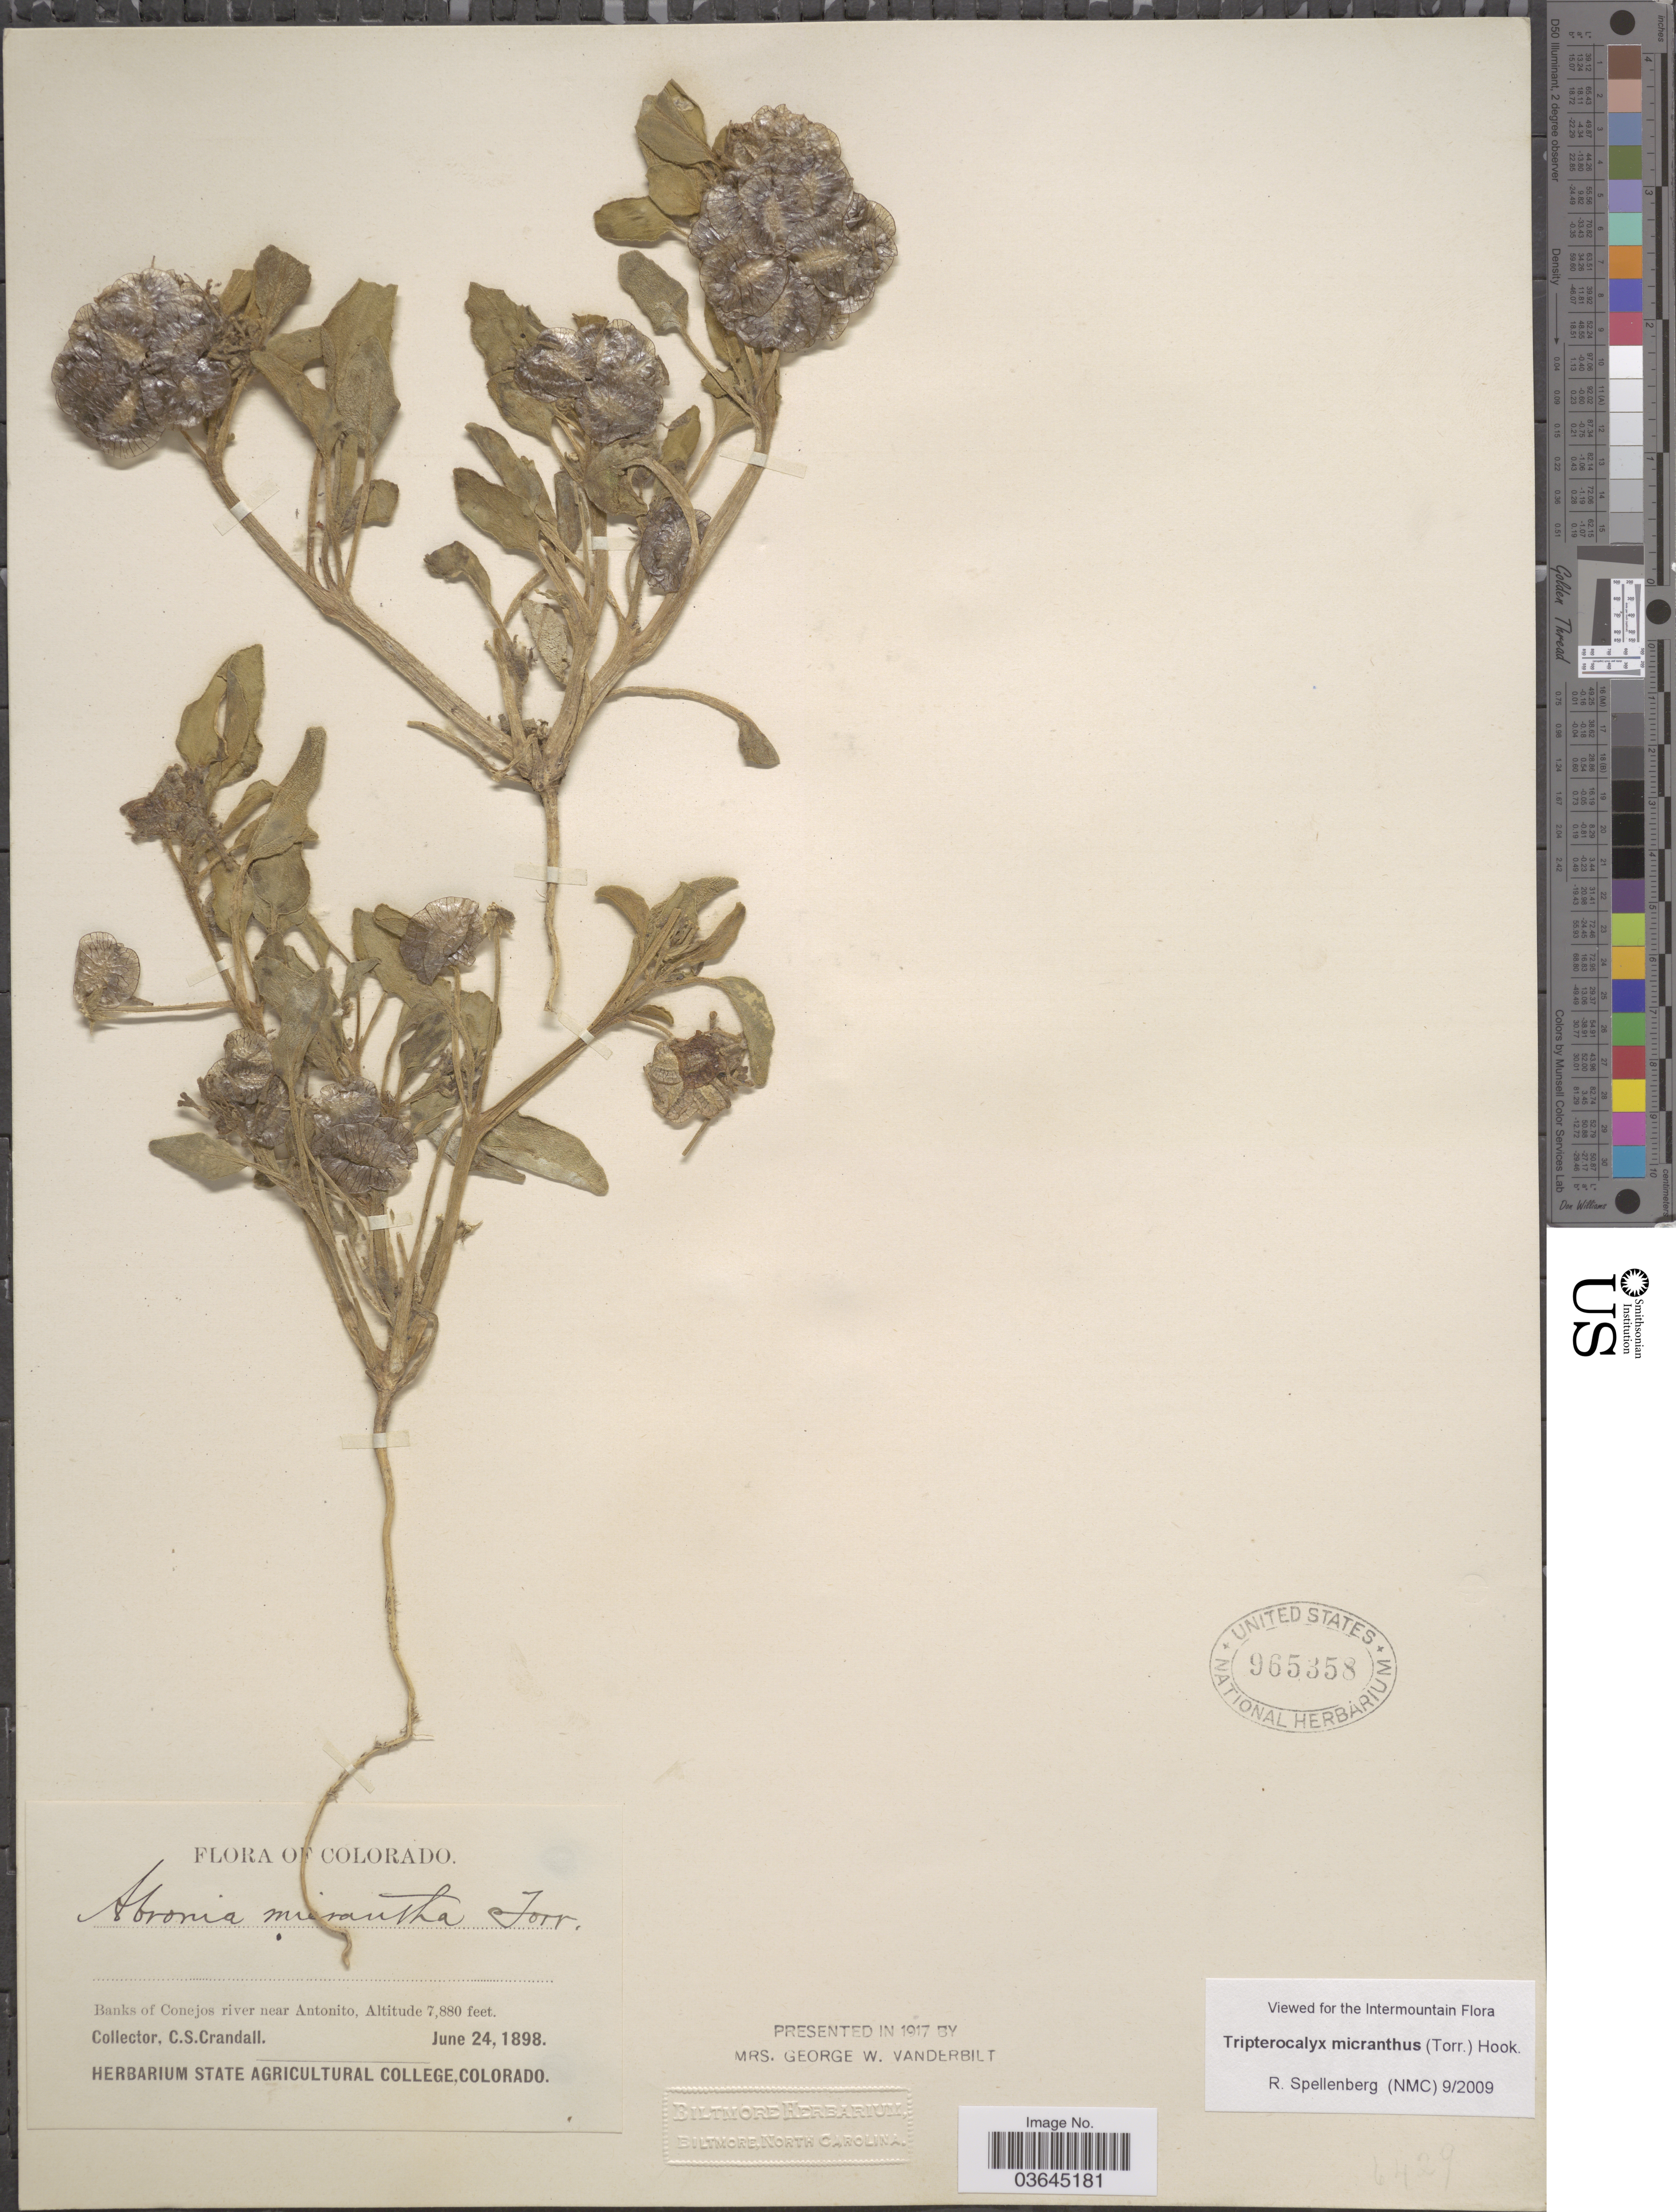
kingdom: Plantae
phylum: Tracheophyta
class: Magnoliopsida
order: Caryophyllales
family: Nyctaginaceae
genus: Tripterocalyx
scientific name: Tripterocalyx micranthus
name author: (Torr.) Hook.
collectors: C. Crandall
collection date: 1898-06-24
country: United States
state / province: Colorado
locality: Banks of Conejos river near Antonito.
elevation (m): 2402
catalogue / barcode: US 965358